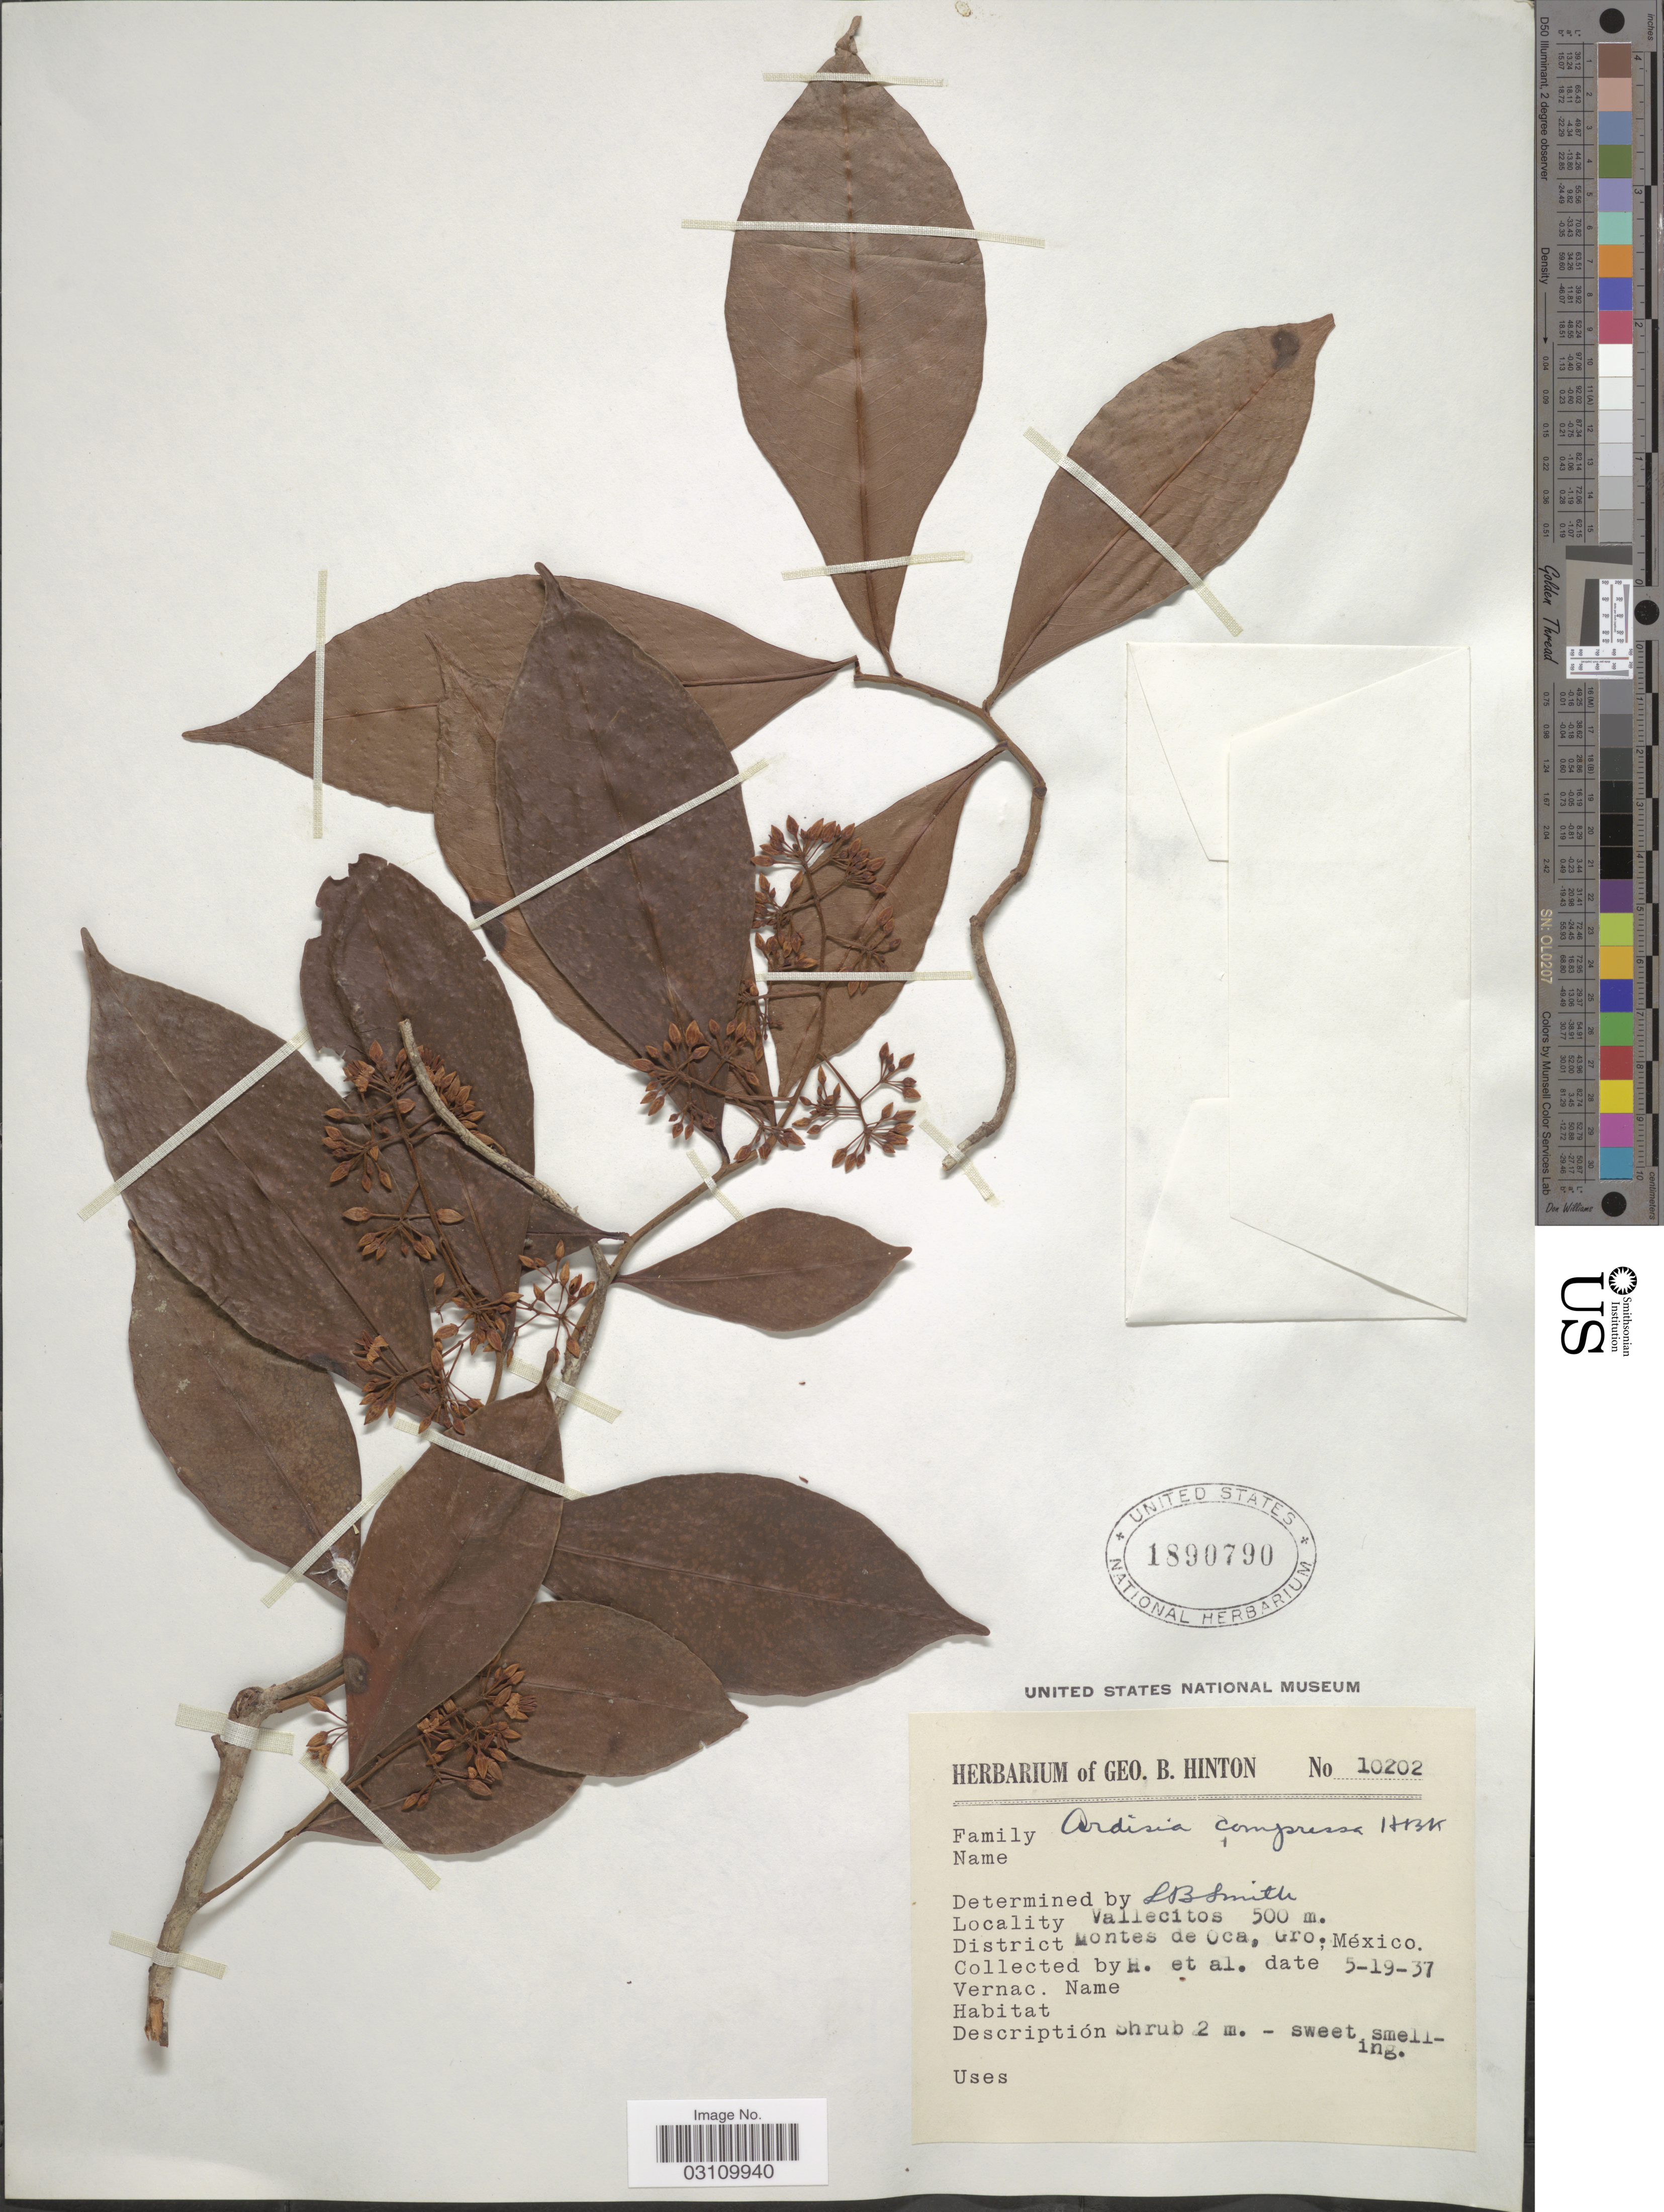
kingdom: Plantae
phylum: Tracheophyta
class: Magnoliopsida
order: Ericales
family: Primulaceae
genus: Ardisia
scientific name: Ardisia compressa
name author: Kunth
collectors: G. B. Hinton & et al.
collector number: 10202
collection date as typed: Transcribed d/m/y: 19/5/37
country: Mexico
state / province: Guerrero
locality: Vallecitos, District Montes de Oca.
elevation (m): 500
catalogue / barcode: US 1890790